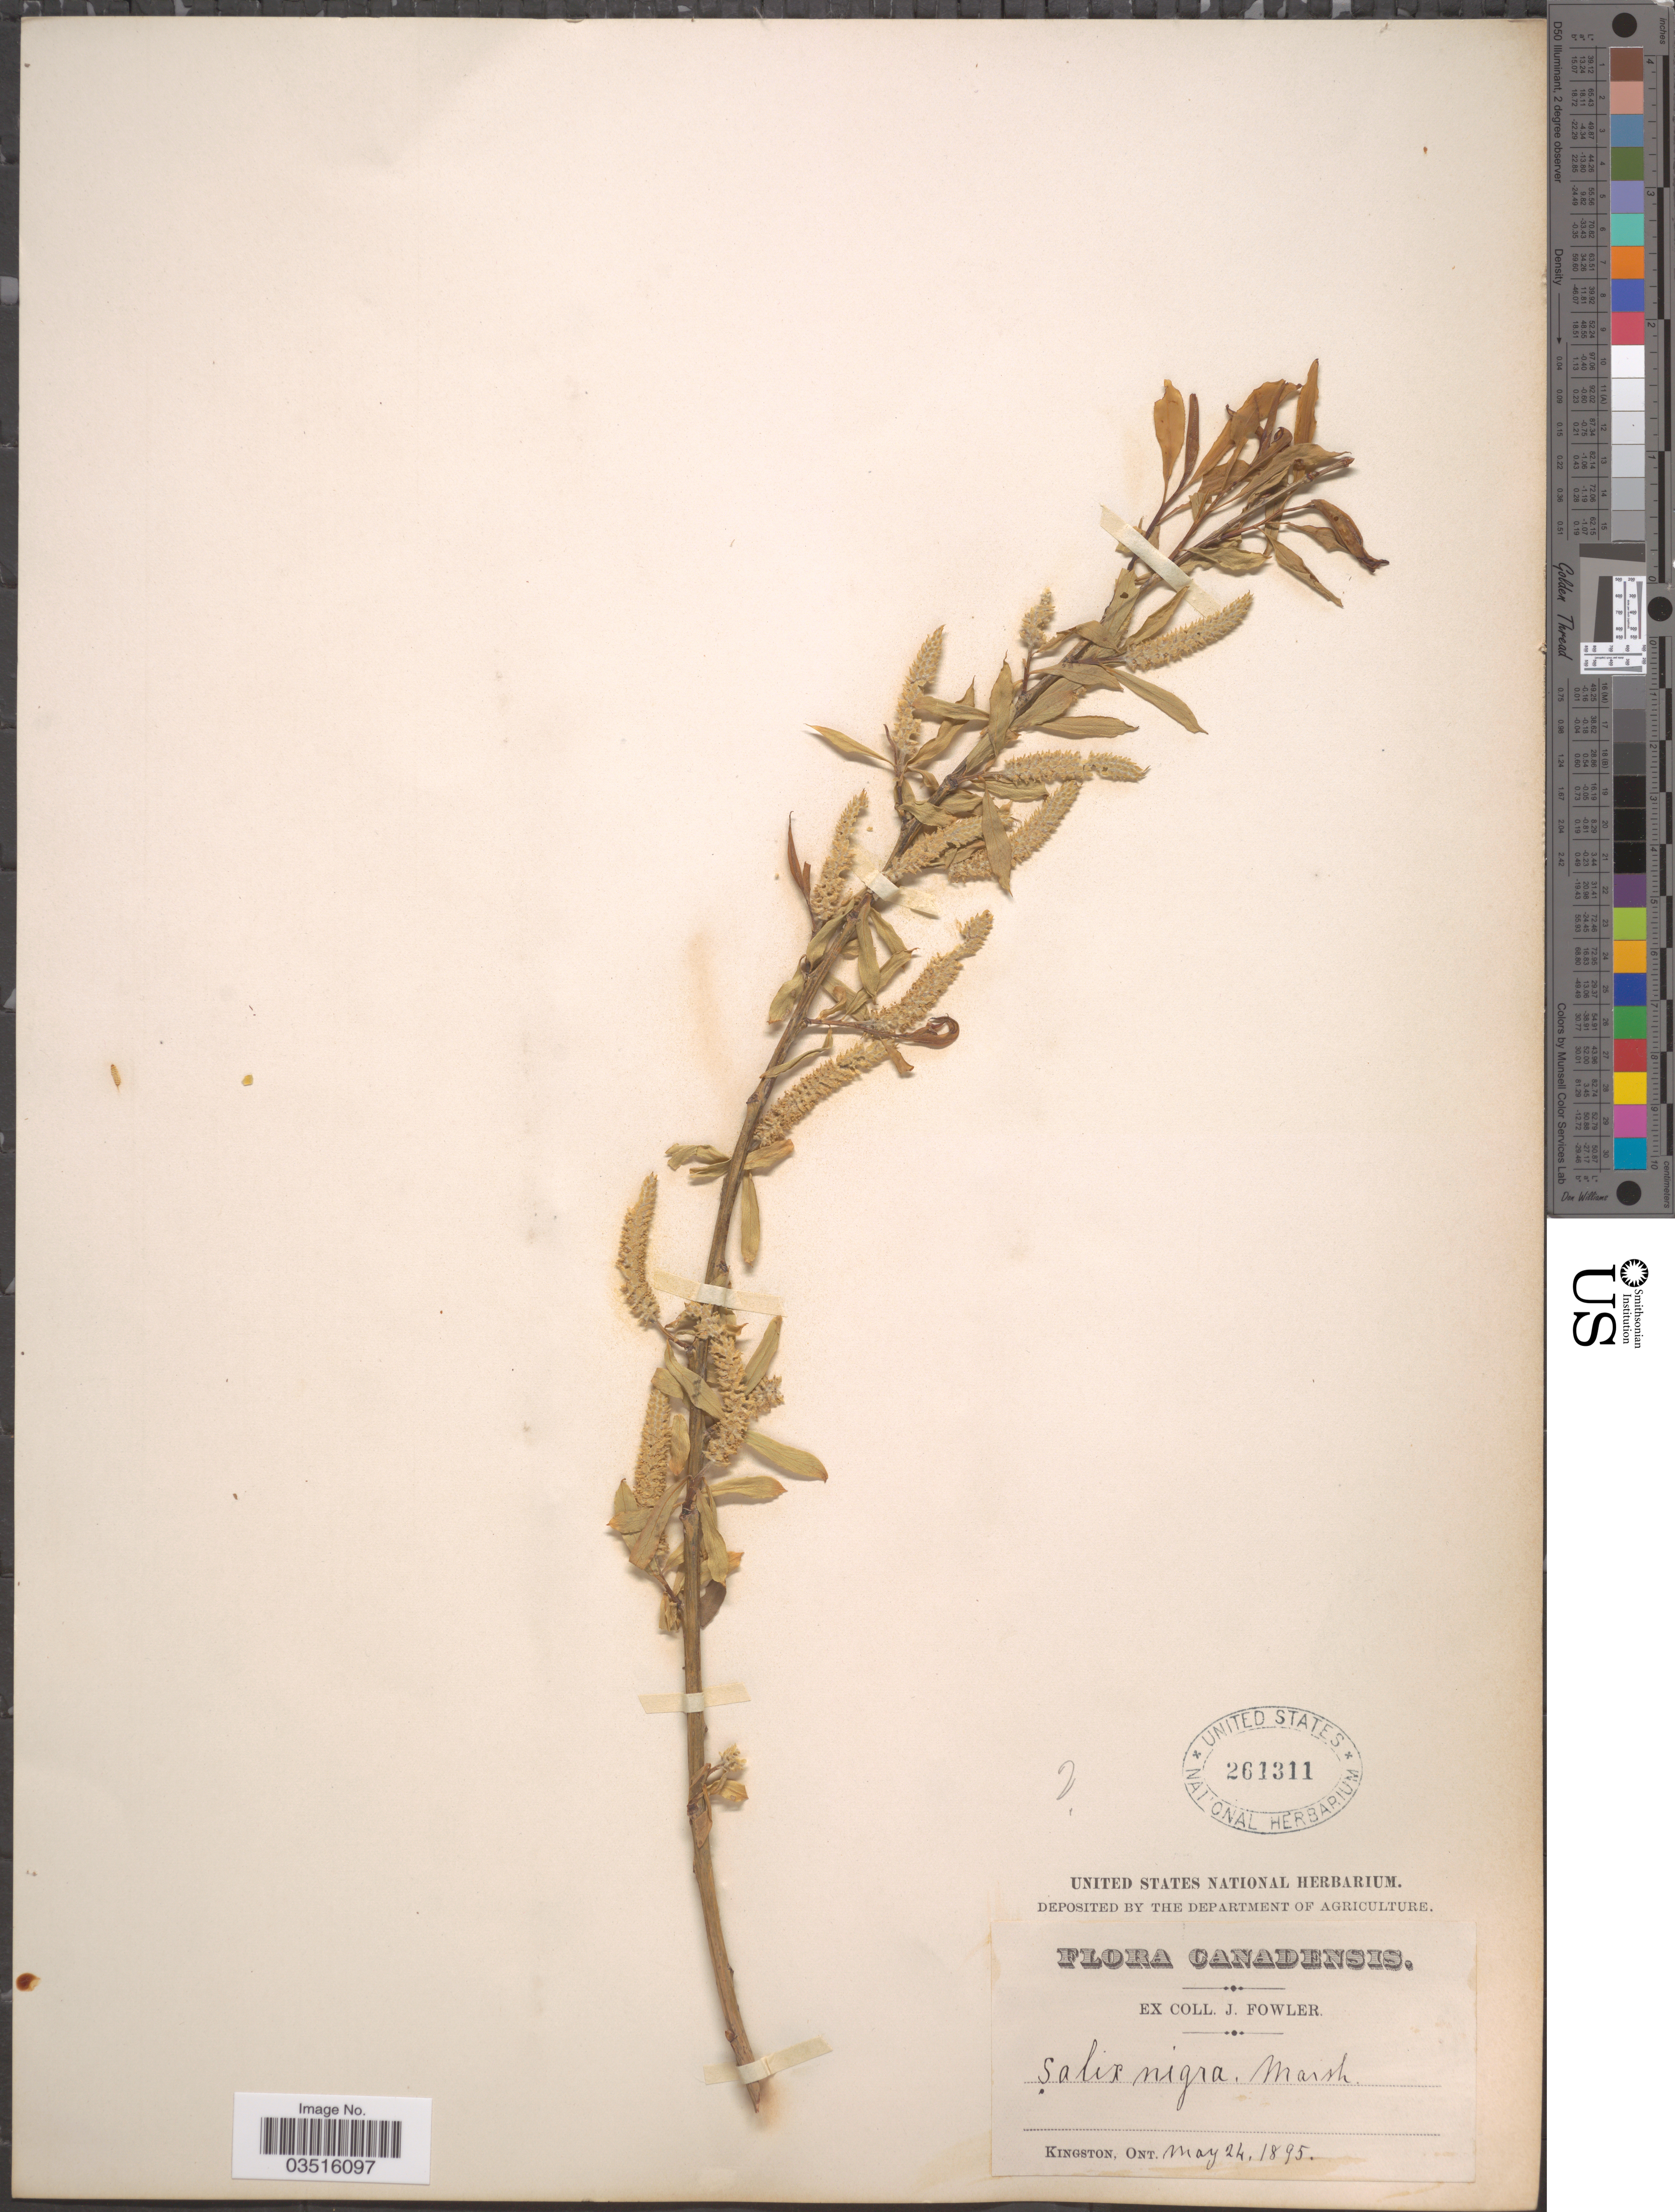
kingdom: Plantae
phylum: Tracheophyta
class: Magnoliopsida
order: Malpighiales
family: Salicaceae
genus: Salix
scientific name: Salix nigra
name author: Marshall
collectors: J. Fowler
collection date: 1895-05-24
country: Canada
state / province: Ontario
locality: Kingston.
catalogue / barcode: US 261311